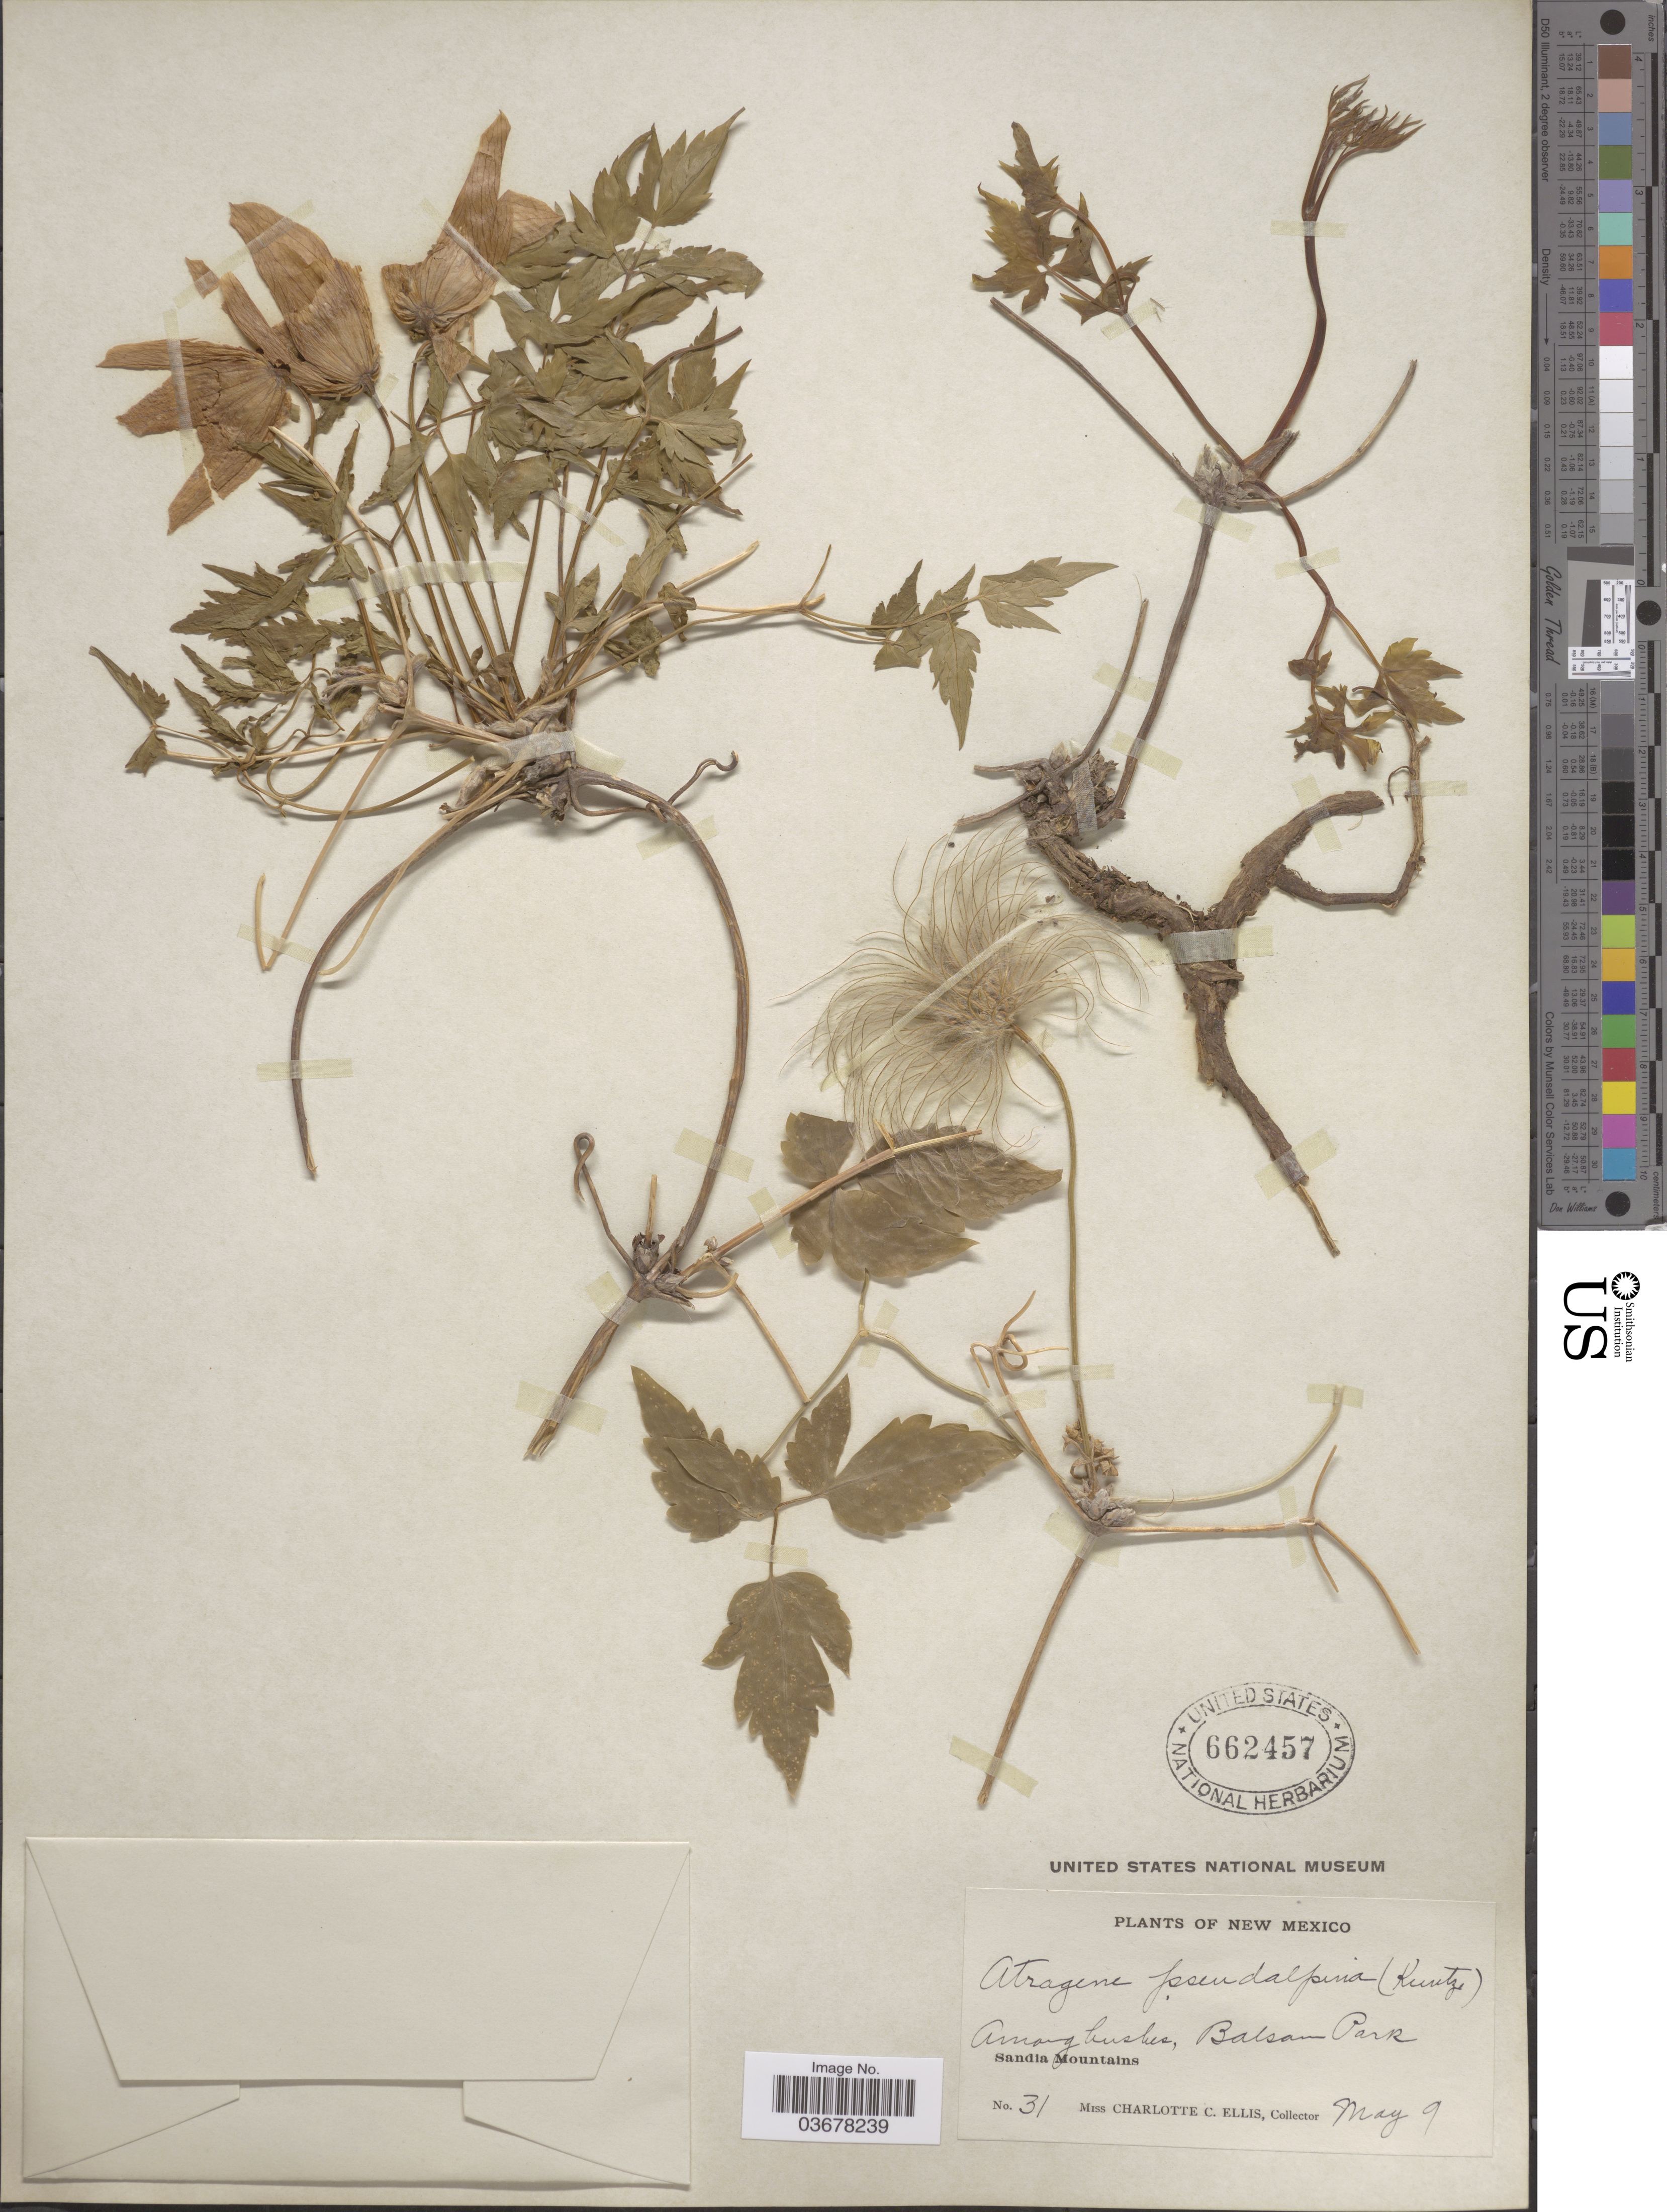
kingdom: Plantae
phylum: Tracheophyta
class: Magnoliopsida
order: Ranunculales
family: Ranunculaceae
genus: Clematis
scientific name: Clematis columbiana var. columbiana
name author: (Nutt.) Torr. & A. Gray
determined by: Strong, M. T., (US), Smithsonian Institution - National Museum of Natural History (UNITED STATES)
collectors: C. C. Ellis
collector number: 31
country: United States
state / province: New Mexico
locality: Balsam Park. Sandia Mountains.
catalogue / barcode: US 662457